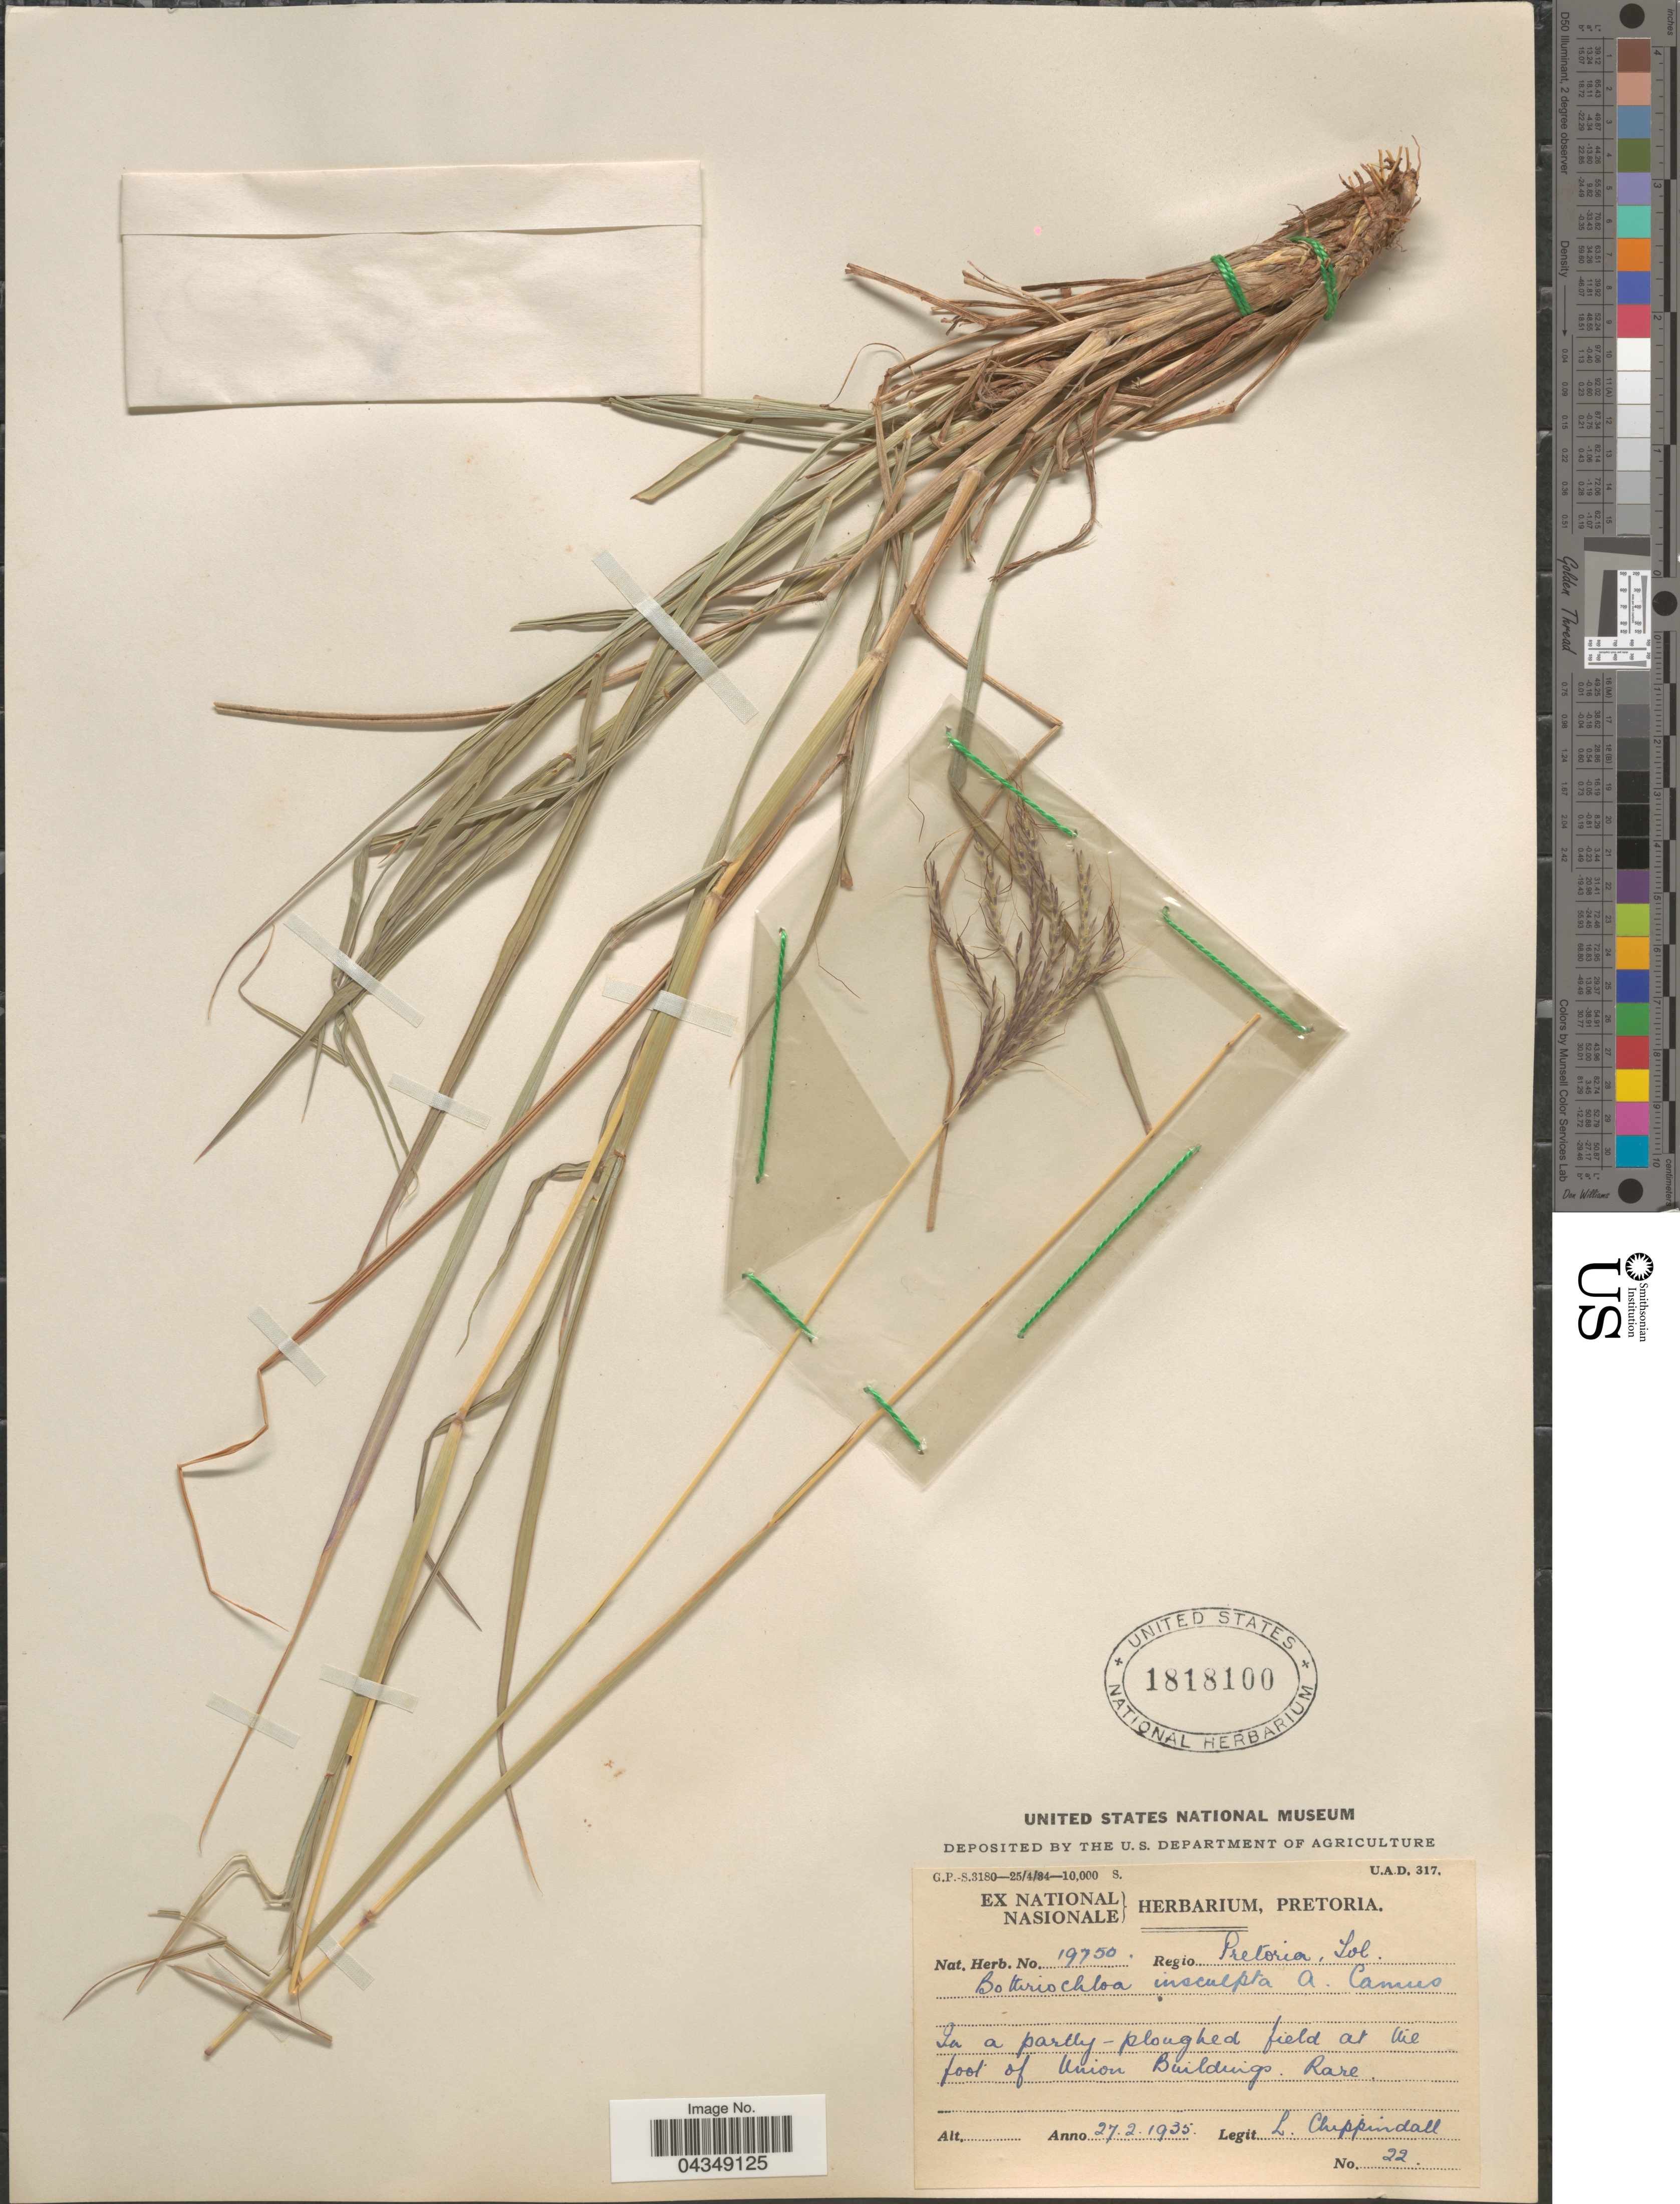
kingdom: Plantae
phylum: Tracheophyta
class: Liliopsida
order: Poales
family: Poaceae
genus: Bothriochloa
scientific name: Bothriochloa insculpta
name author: (Hochst. ex A. Rich.) A. Camus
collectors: L. Chippindall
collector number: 22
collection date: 1935-02-27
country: South Africa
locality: Regio Pretoria, Tvl. In a partly - sloughed field at the foot of Union Buildings.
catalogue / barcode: US 1818100